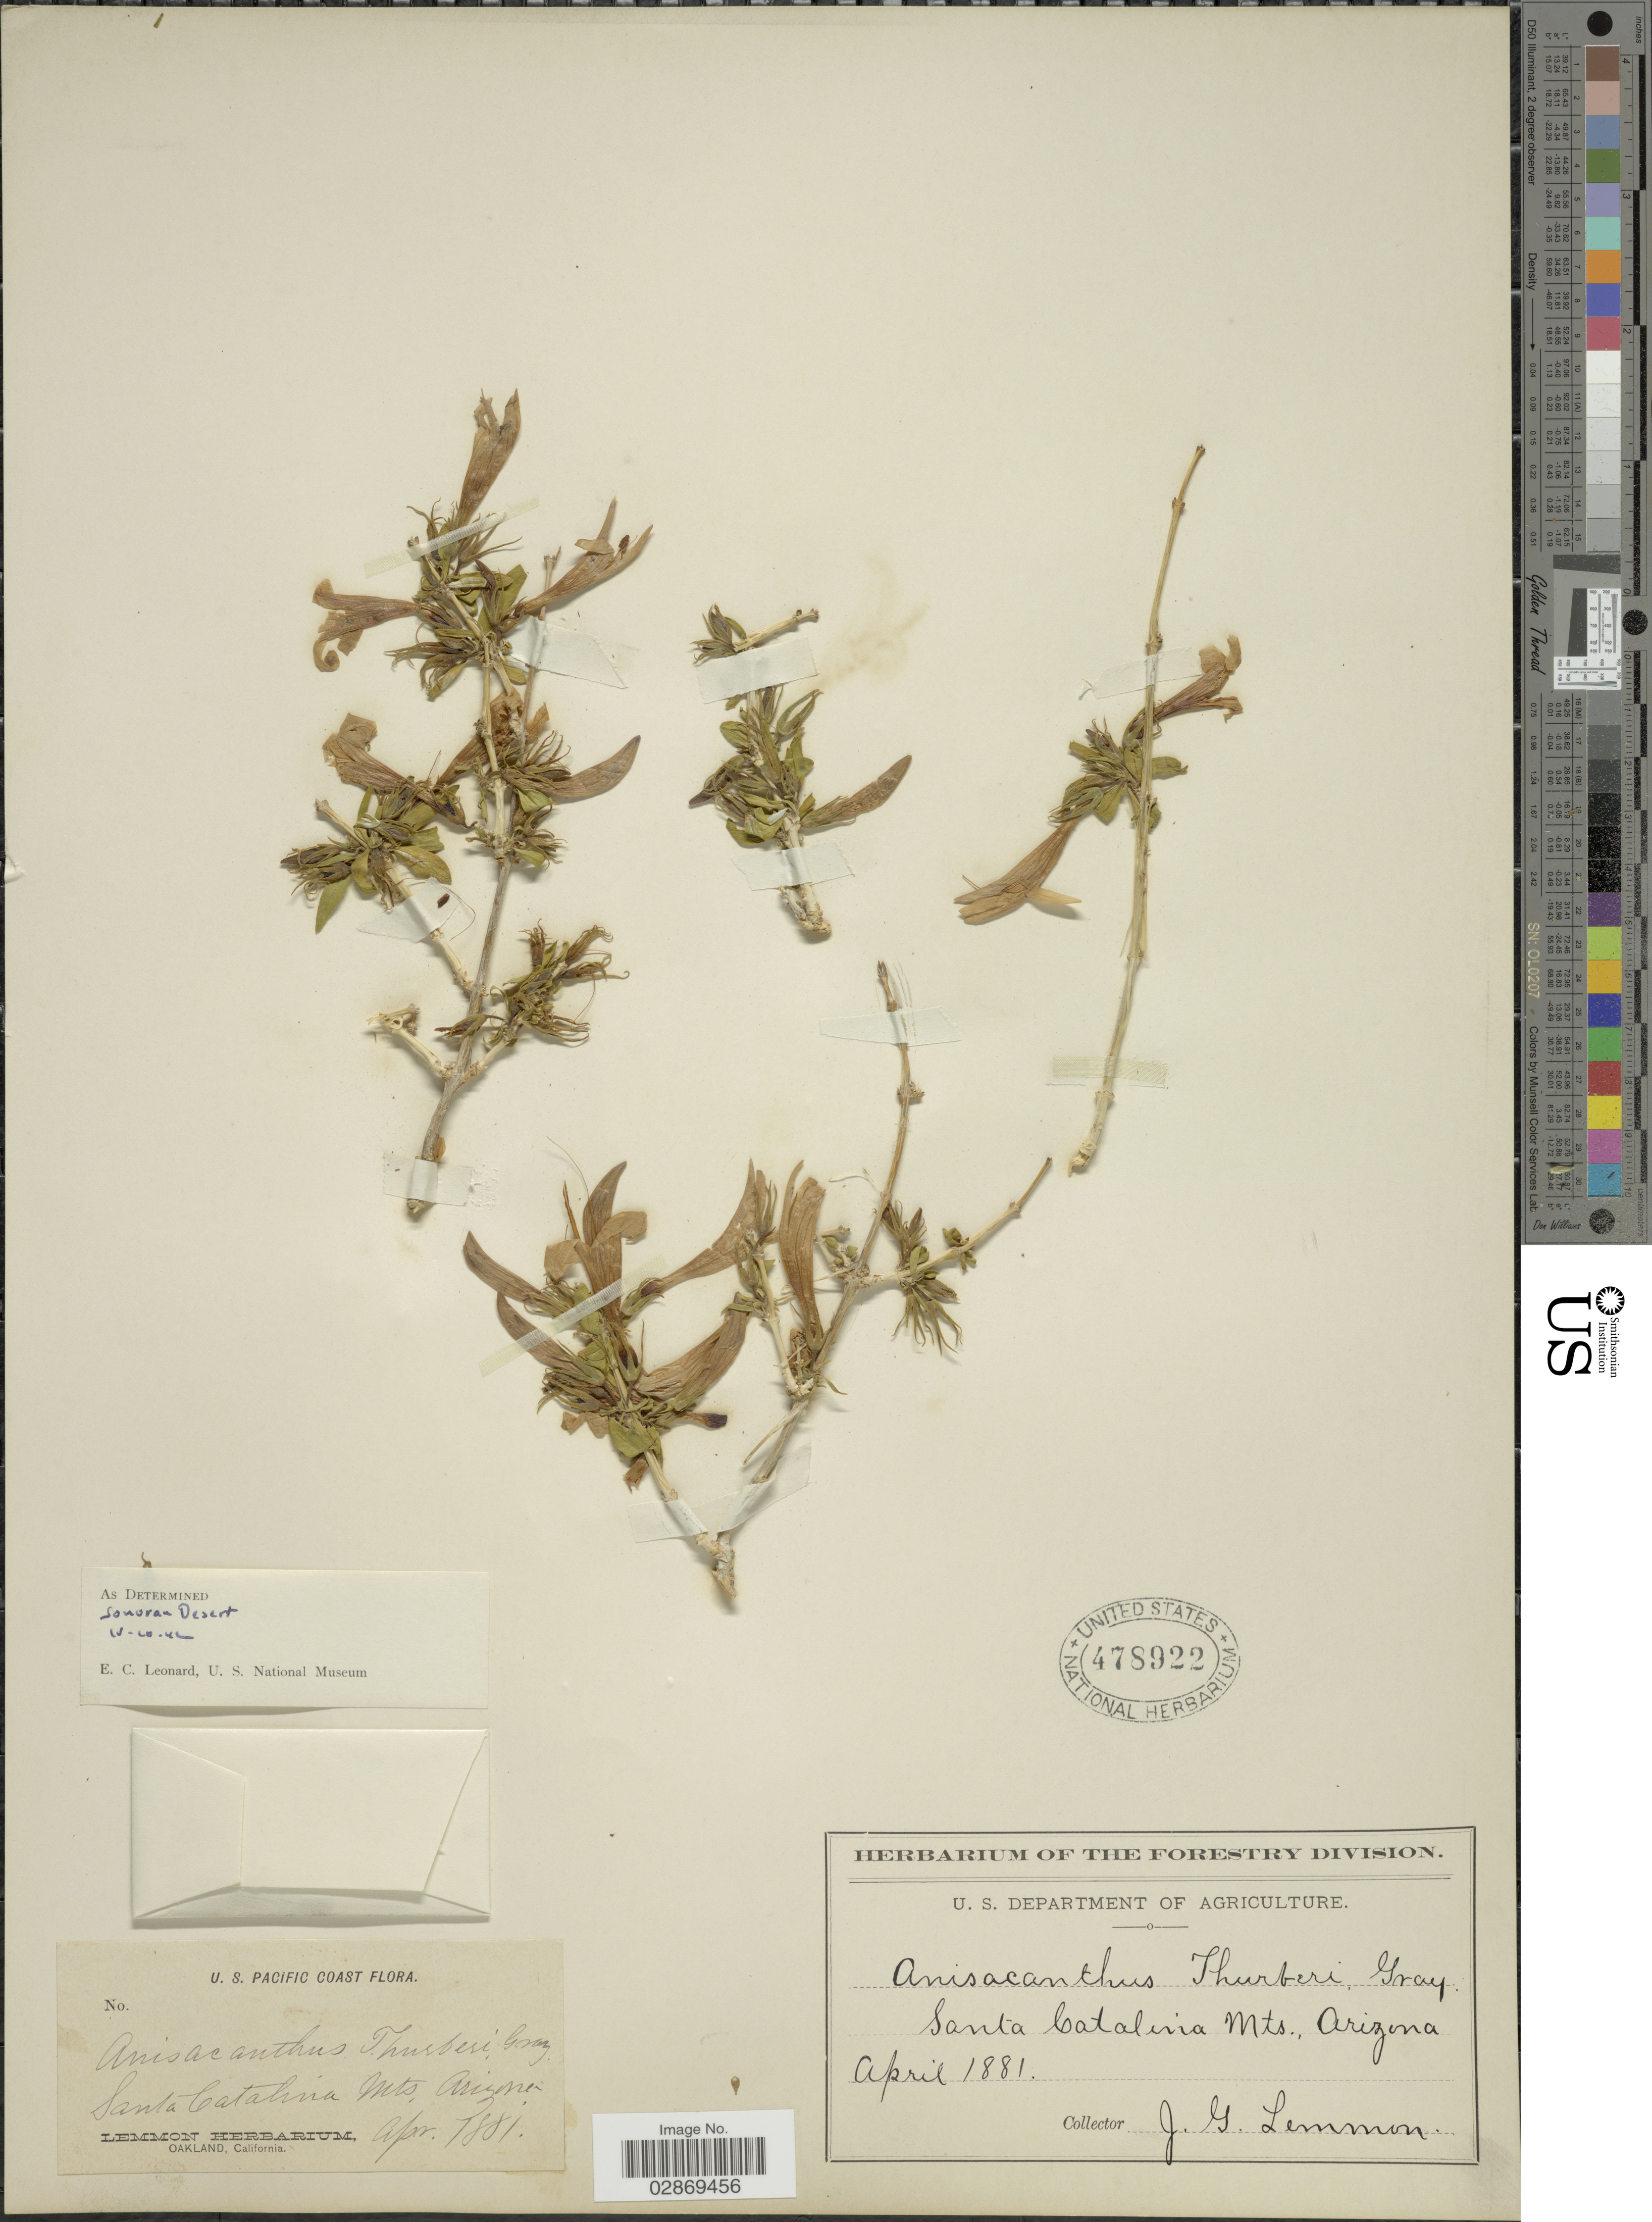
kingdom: Plantae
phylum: Tracheophyta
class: Magnoliopsida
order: Lamiales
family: Acanthaceae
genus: Anisacanthus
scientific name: Anisacanthus thurberi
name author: (Torr.) A. Gray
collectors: J. Lemmon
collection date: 1881-04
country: United States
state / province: Arizona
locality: Santa Catalina Mts., U.S. Pacific Coast.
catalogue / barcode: US 478922